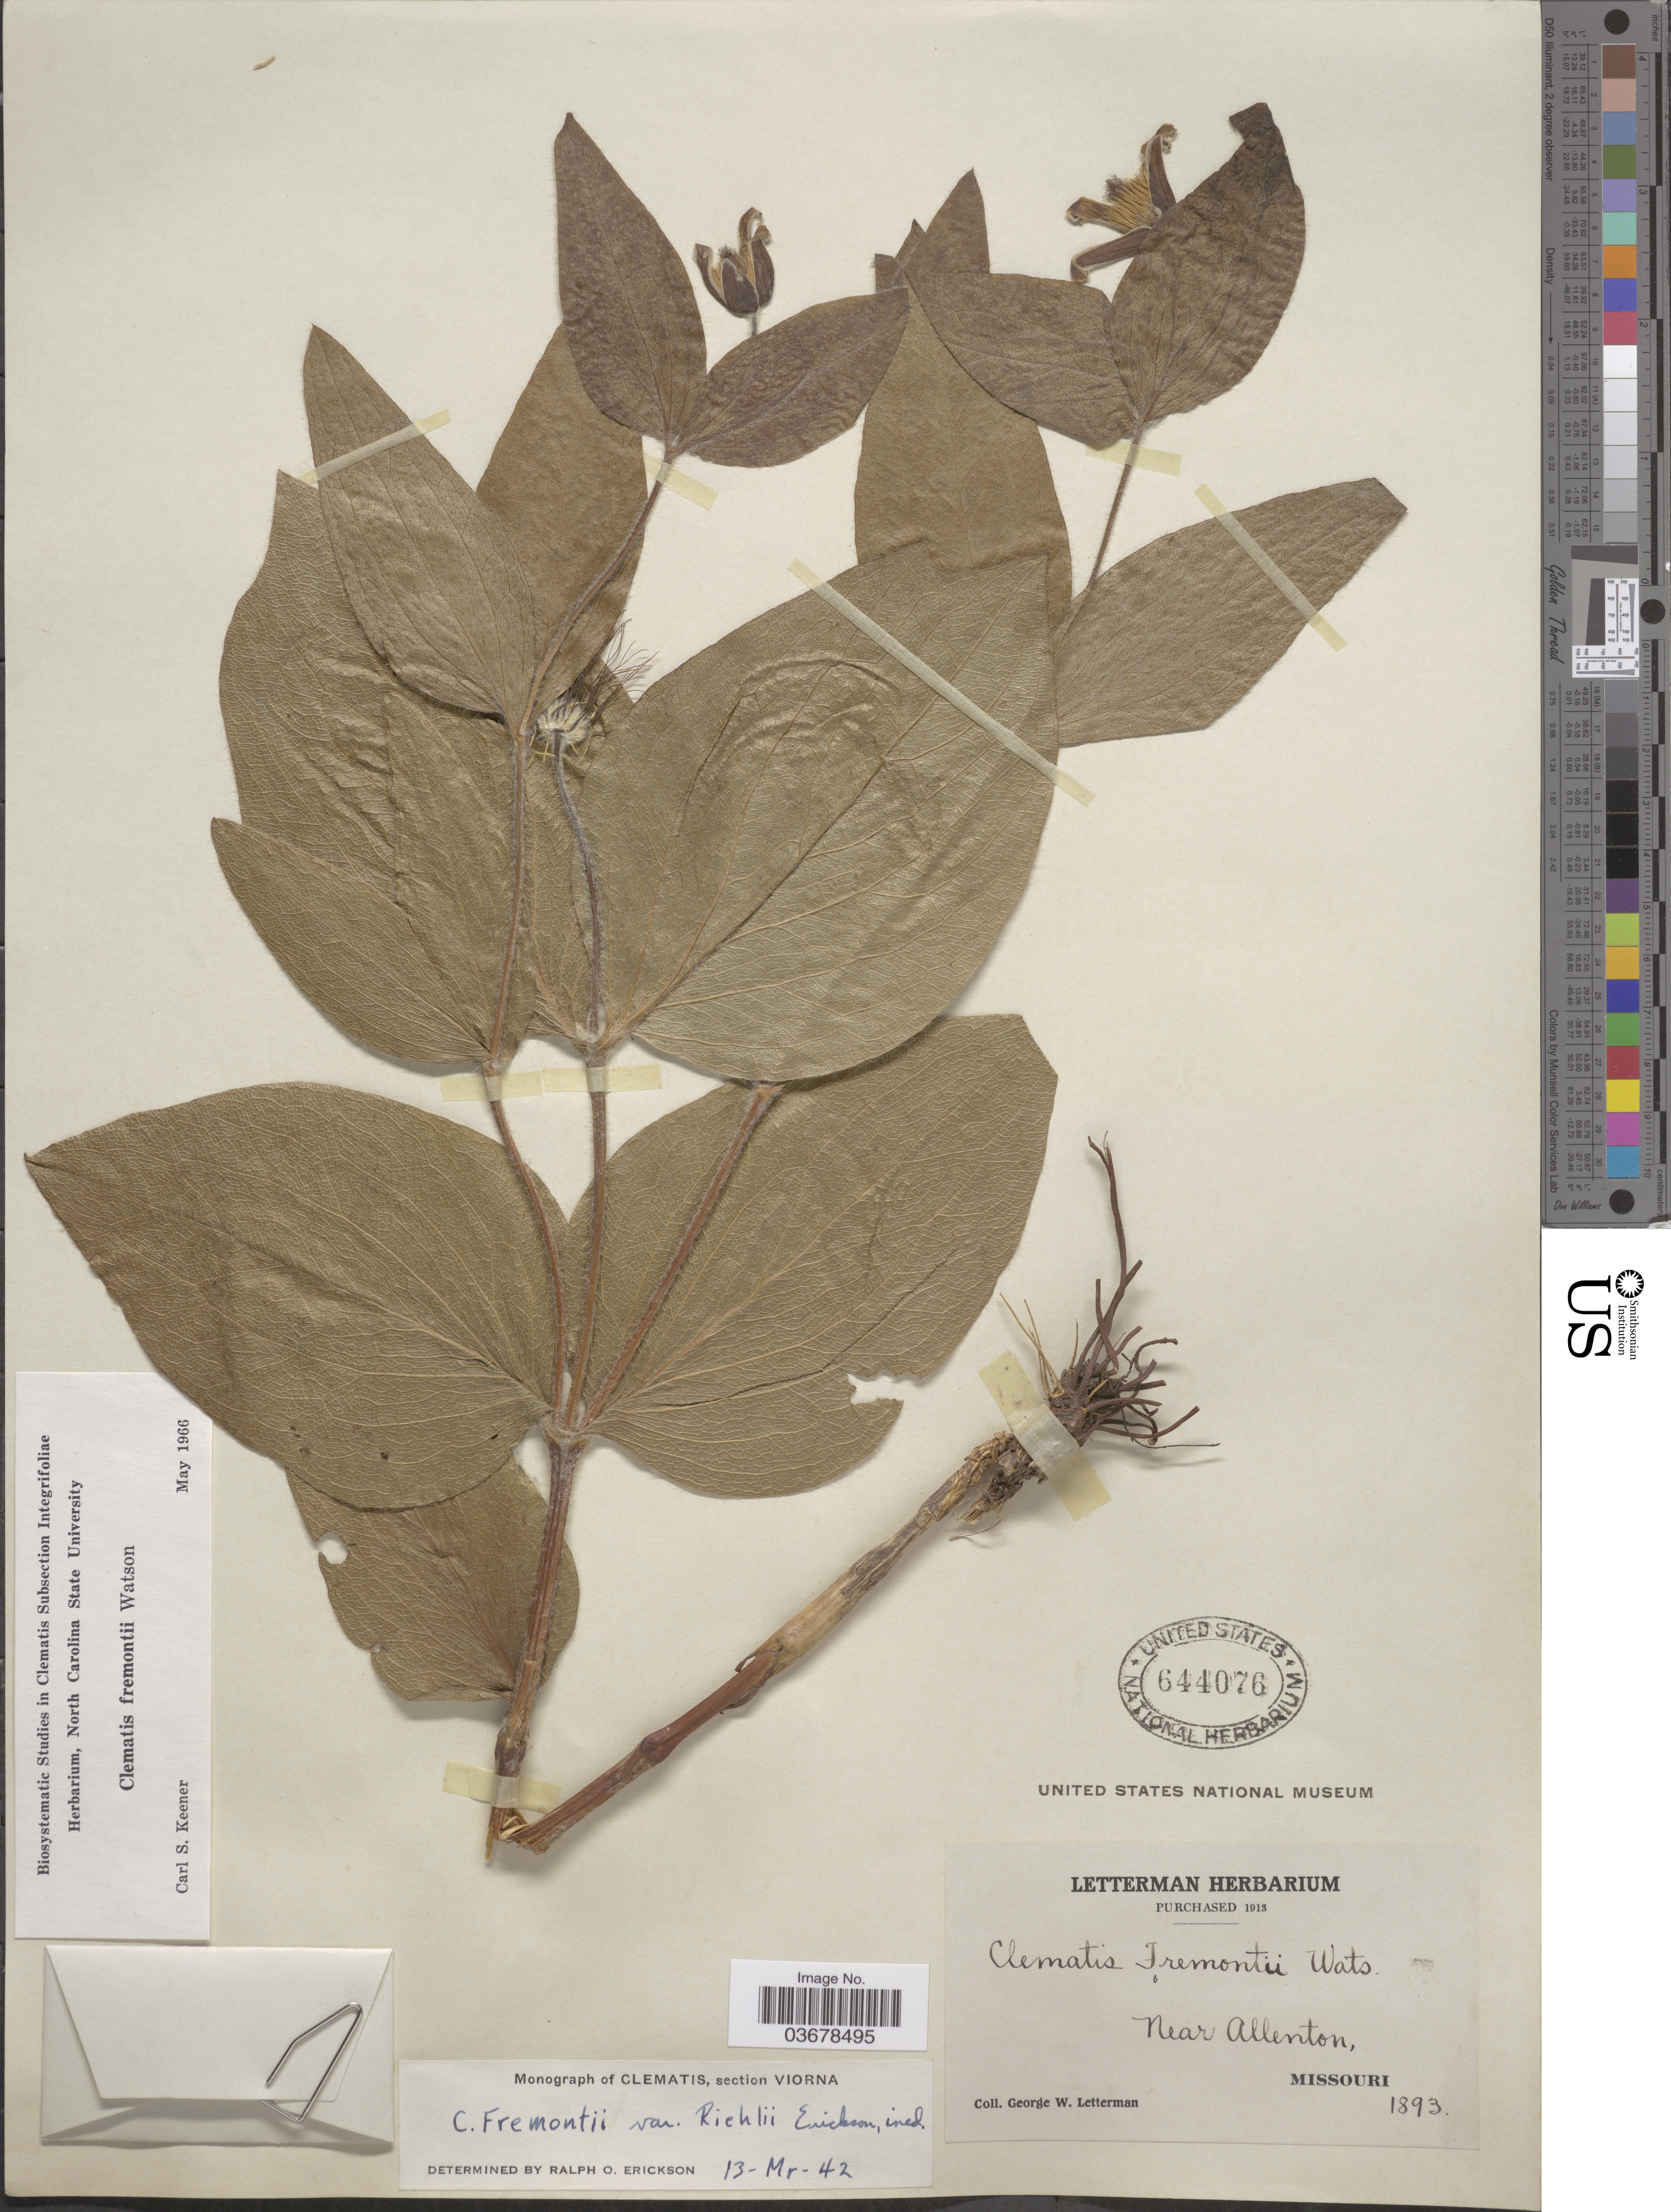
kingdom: Plantae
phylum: Tracheophyta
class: Magnoliopsida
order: Ranunculales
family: Ranunculaceae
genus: Clematis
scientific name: Clematis viorna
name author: L.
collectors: G. W. Letterman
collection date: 1893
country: United States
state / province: Missouri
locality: Near Allenton.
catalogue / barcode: US 644076